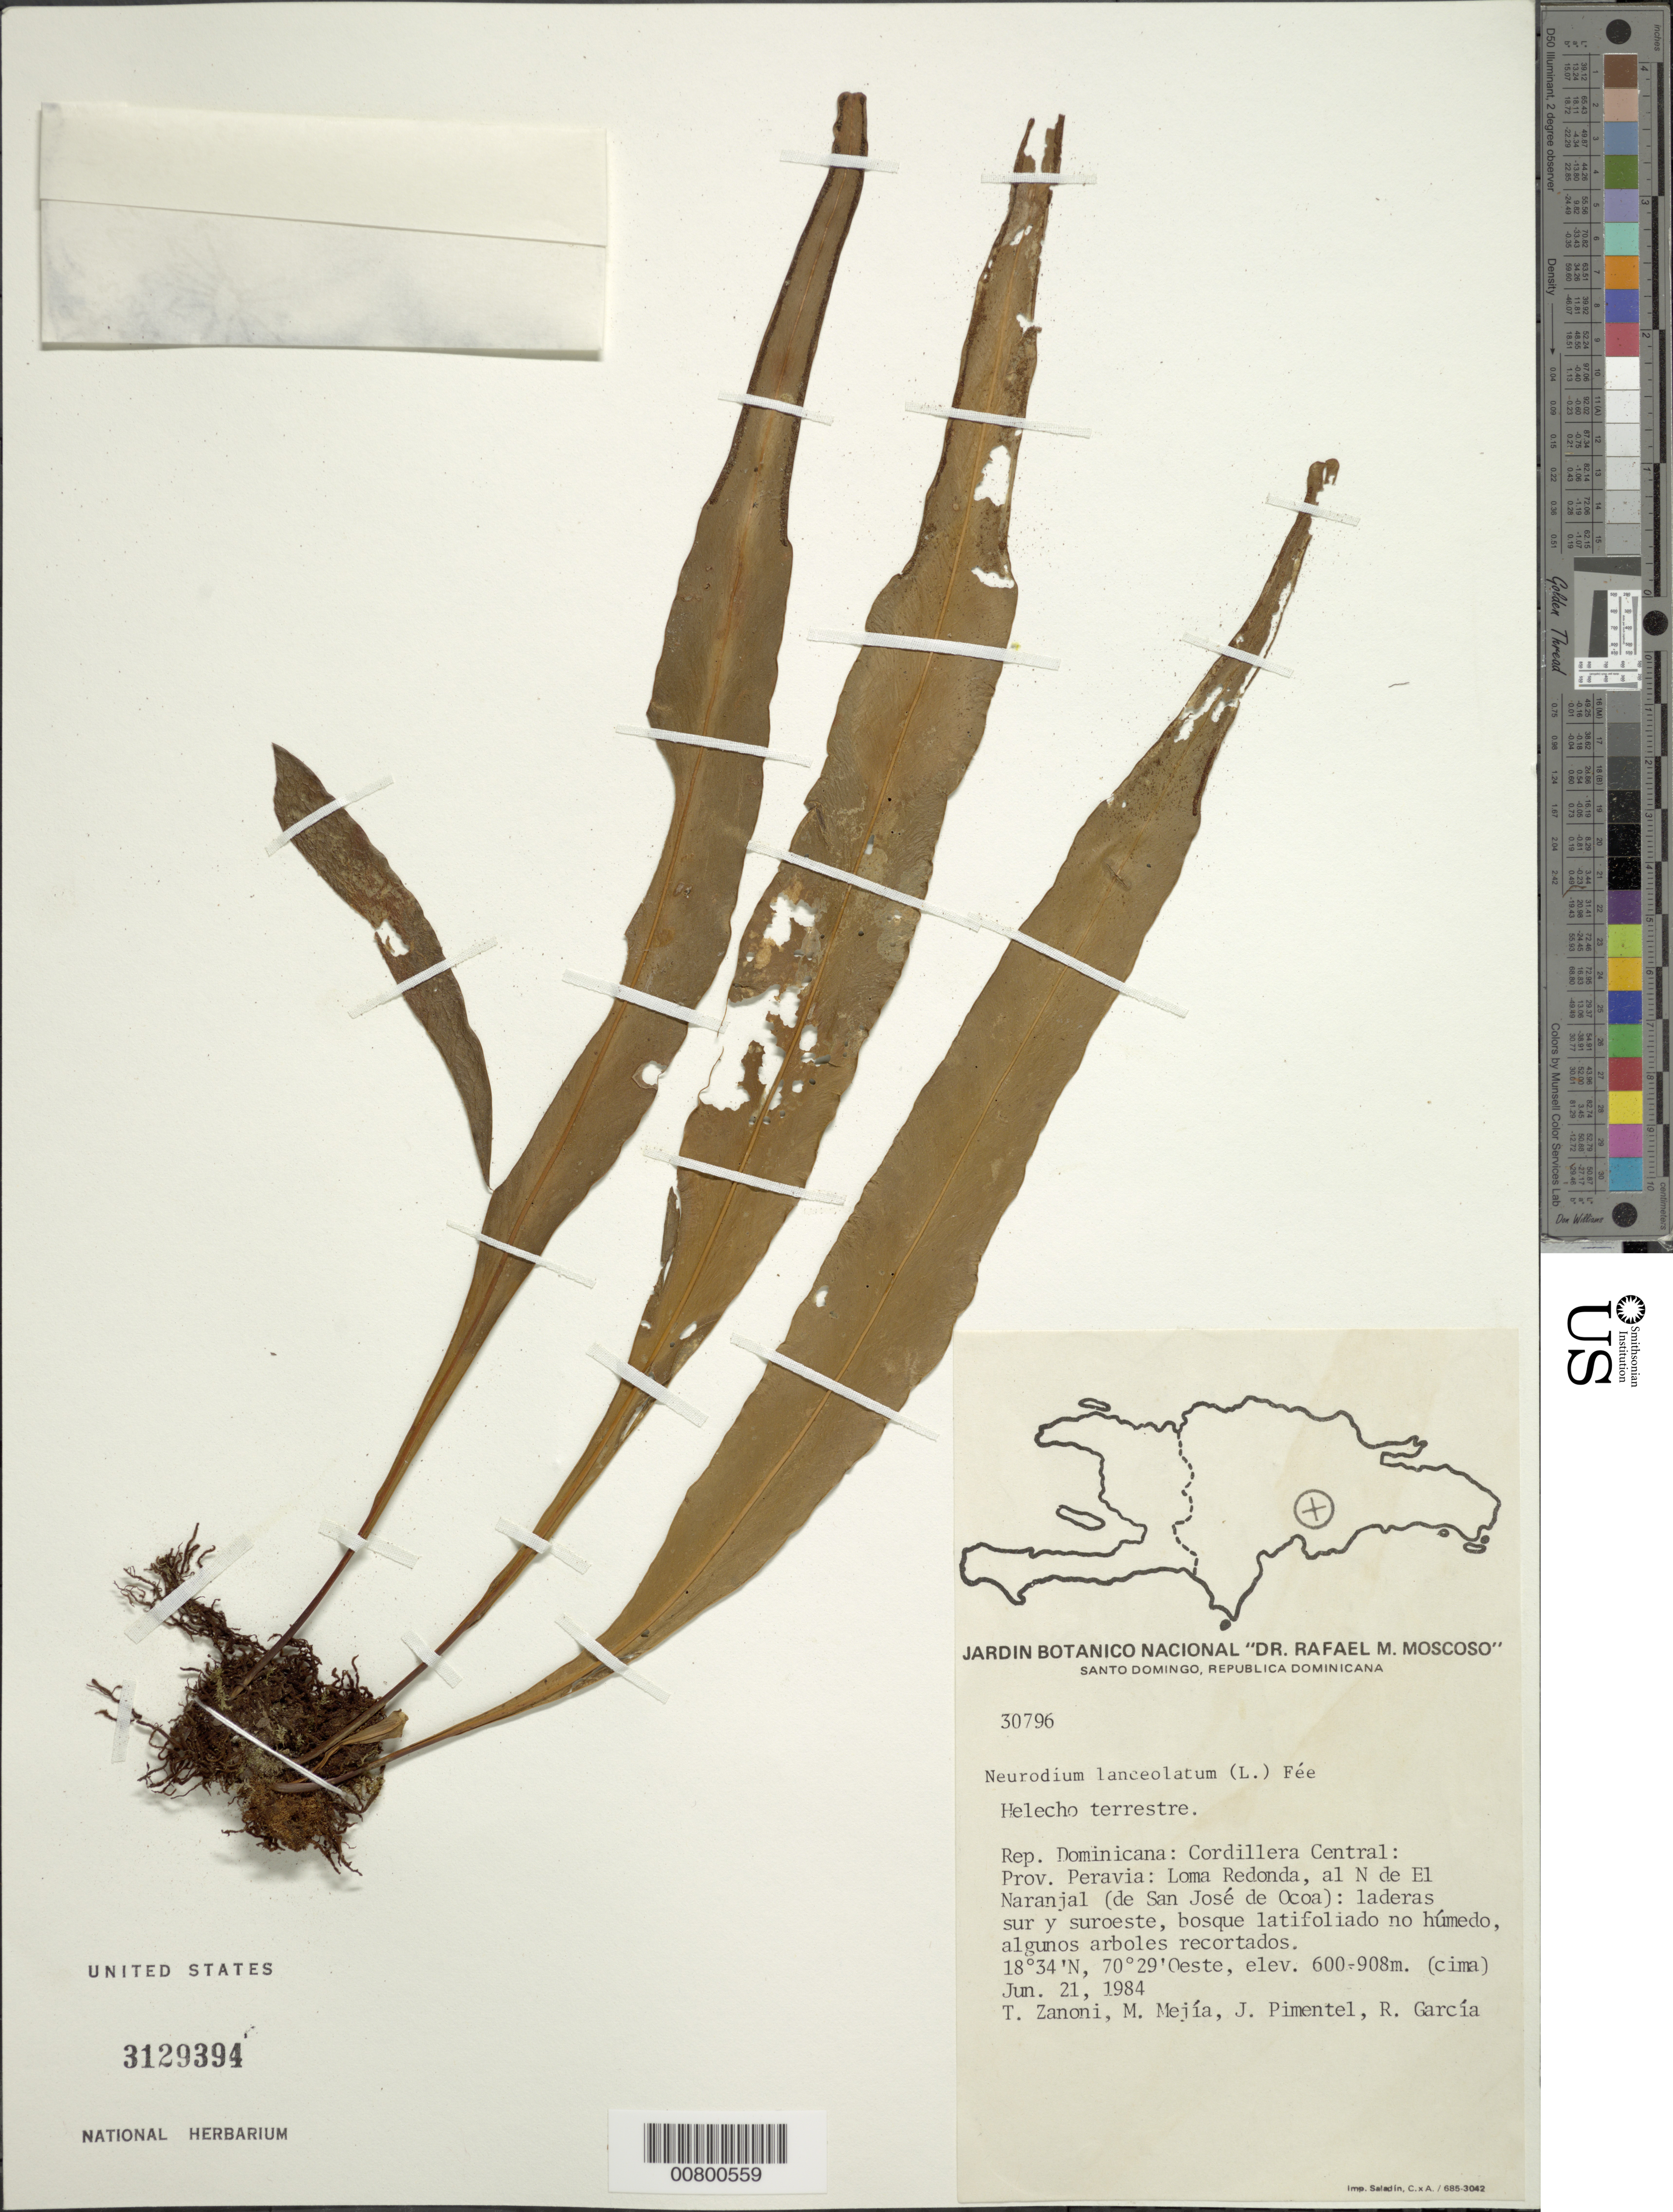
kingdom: Plantae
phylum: Tracheophyta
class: Polypodiopsida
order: Polypodiales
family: Polypodiaceae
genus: Pleopeltis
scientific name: Pleopeltis marginata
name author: A.R. Sm. & Tejero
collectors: T. A. Zanoni, M. Mejia, J. Pimentel & R. G. García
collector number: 30796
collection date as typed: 21 Jun 1984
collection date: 1984-06-21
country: Dominican Republic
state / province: Peravia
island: Hispaniola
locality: Cordillera Central, Loma Redonda, N de El Naranjal (de San José de Ocoa)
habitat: Laderas S y SW, bosque latifoliado no húmedo, algunos arboles recortados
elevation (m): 600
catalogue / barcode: US 3129394